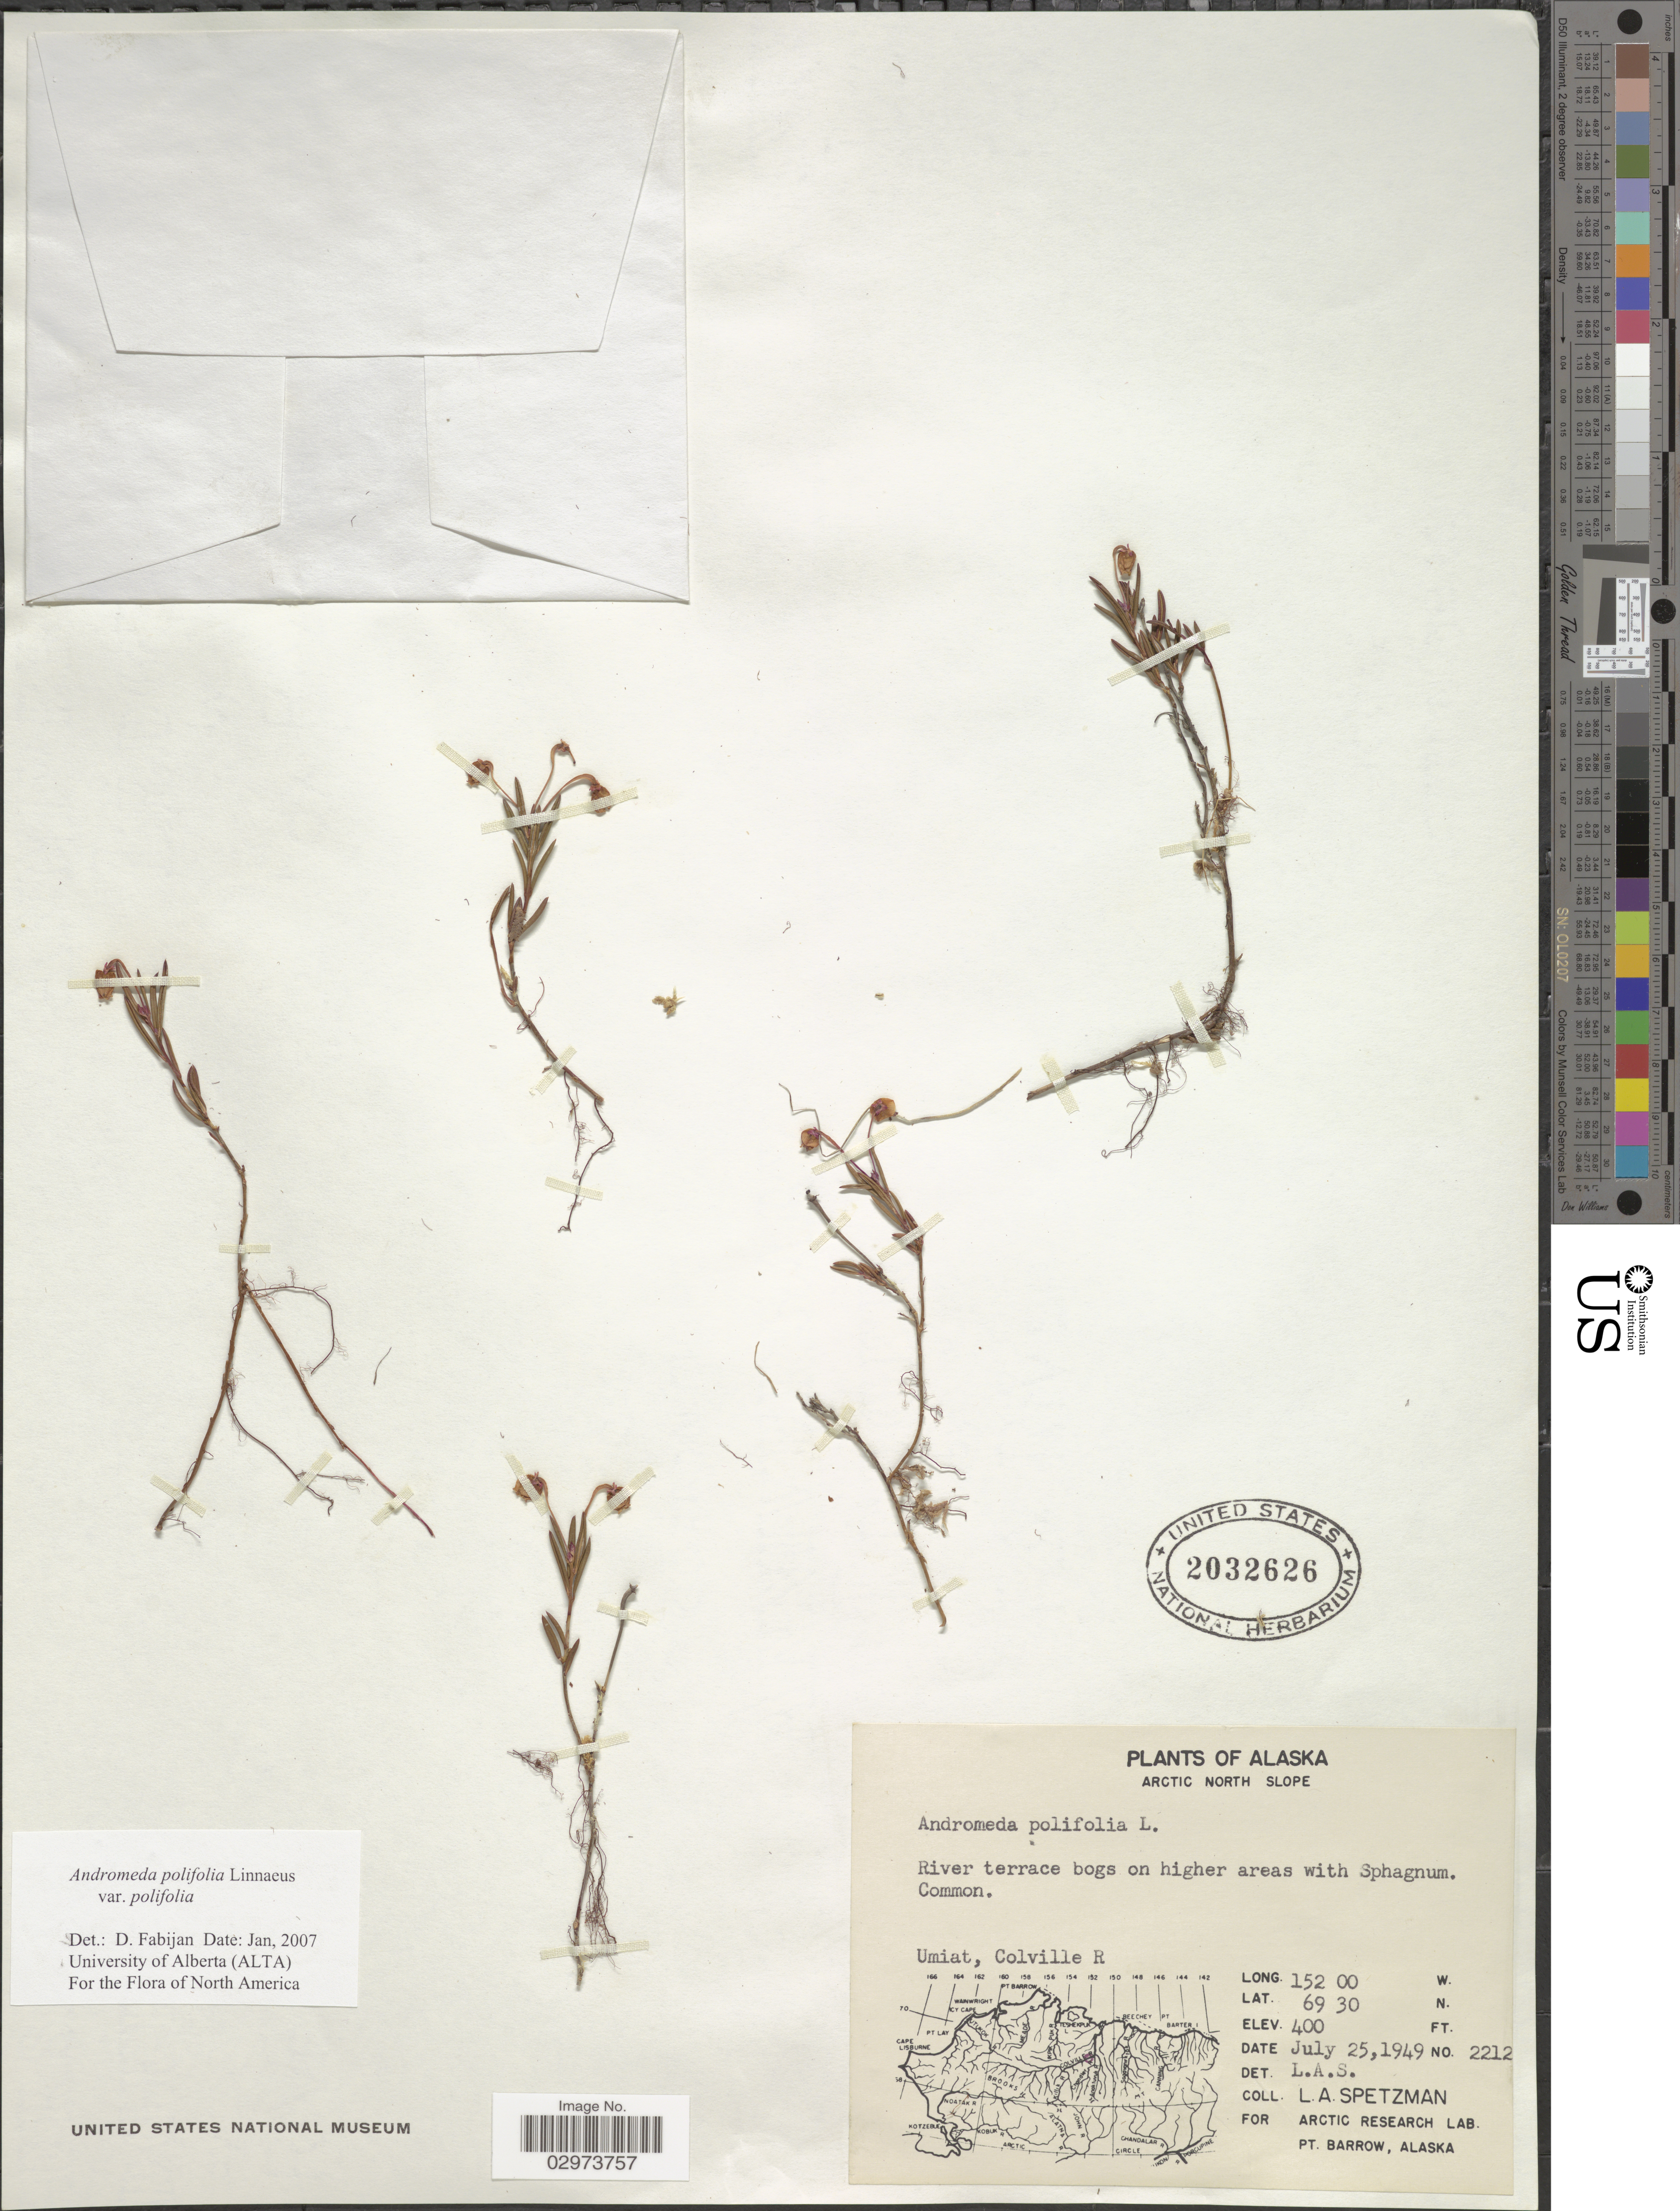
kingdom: Plantae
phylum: Tracheophyta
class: Magnoliopsida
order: Ericales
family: Ericaceae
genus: Andromeda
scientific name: Andromeda polifolia var. polifolia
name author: L.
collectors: L. Spetzman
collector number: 2212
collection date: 1949-07-25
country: United States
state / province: Alaska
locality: Arctic North Slope. Umiat, Colville R.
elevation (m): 122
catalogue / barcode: US 2032626